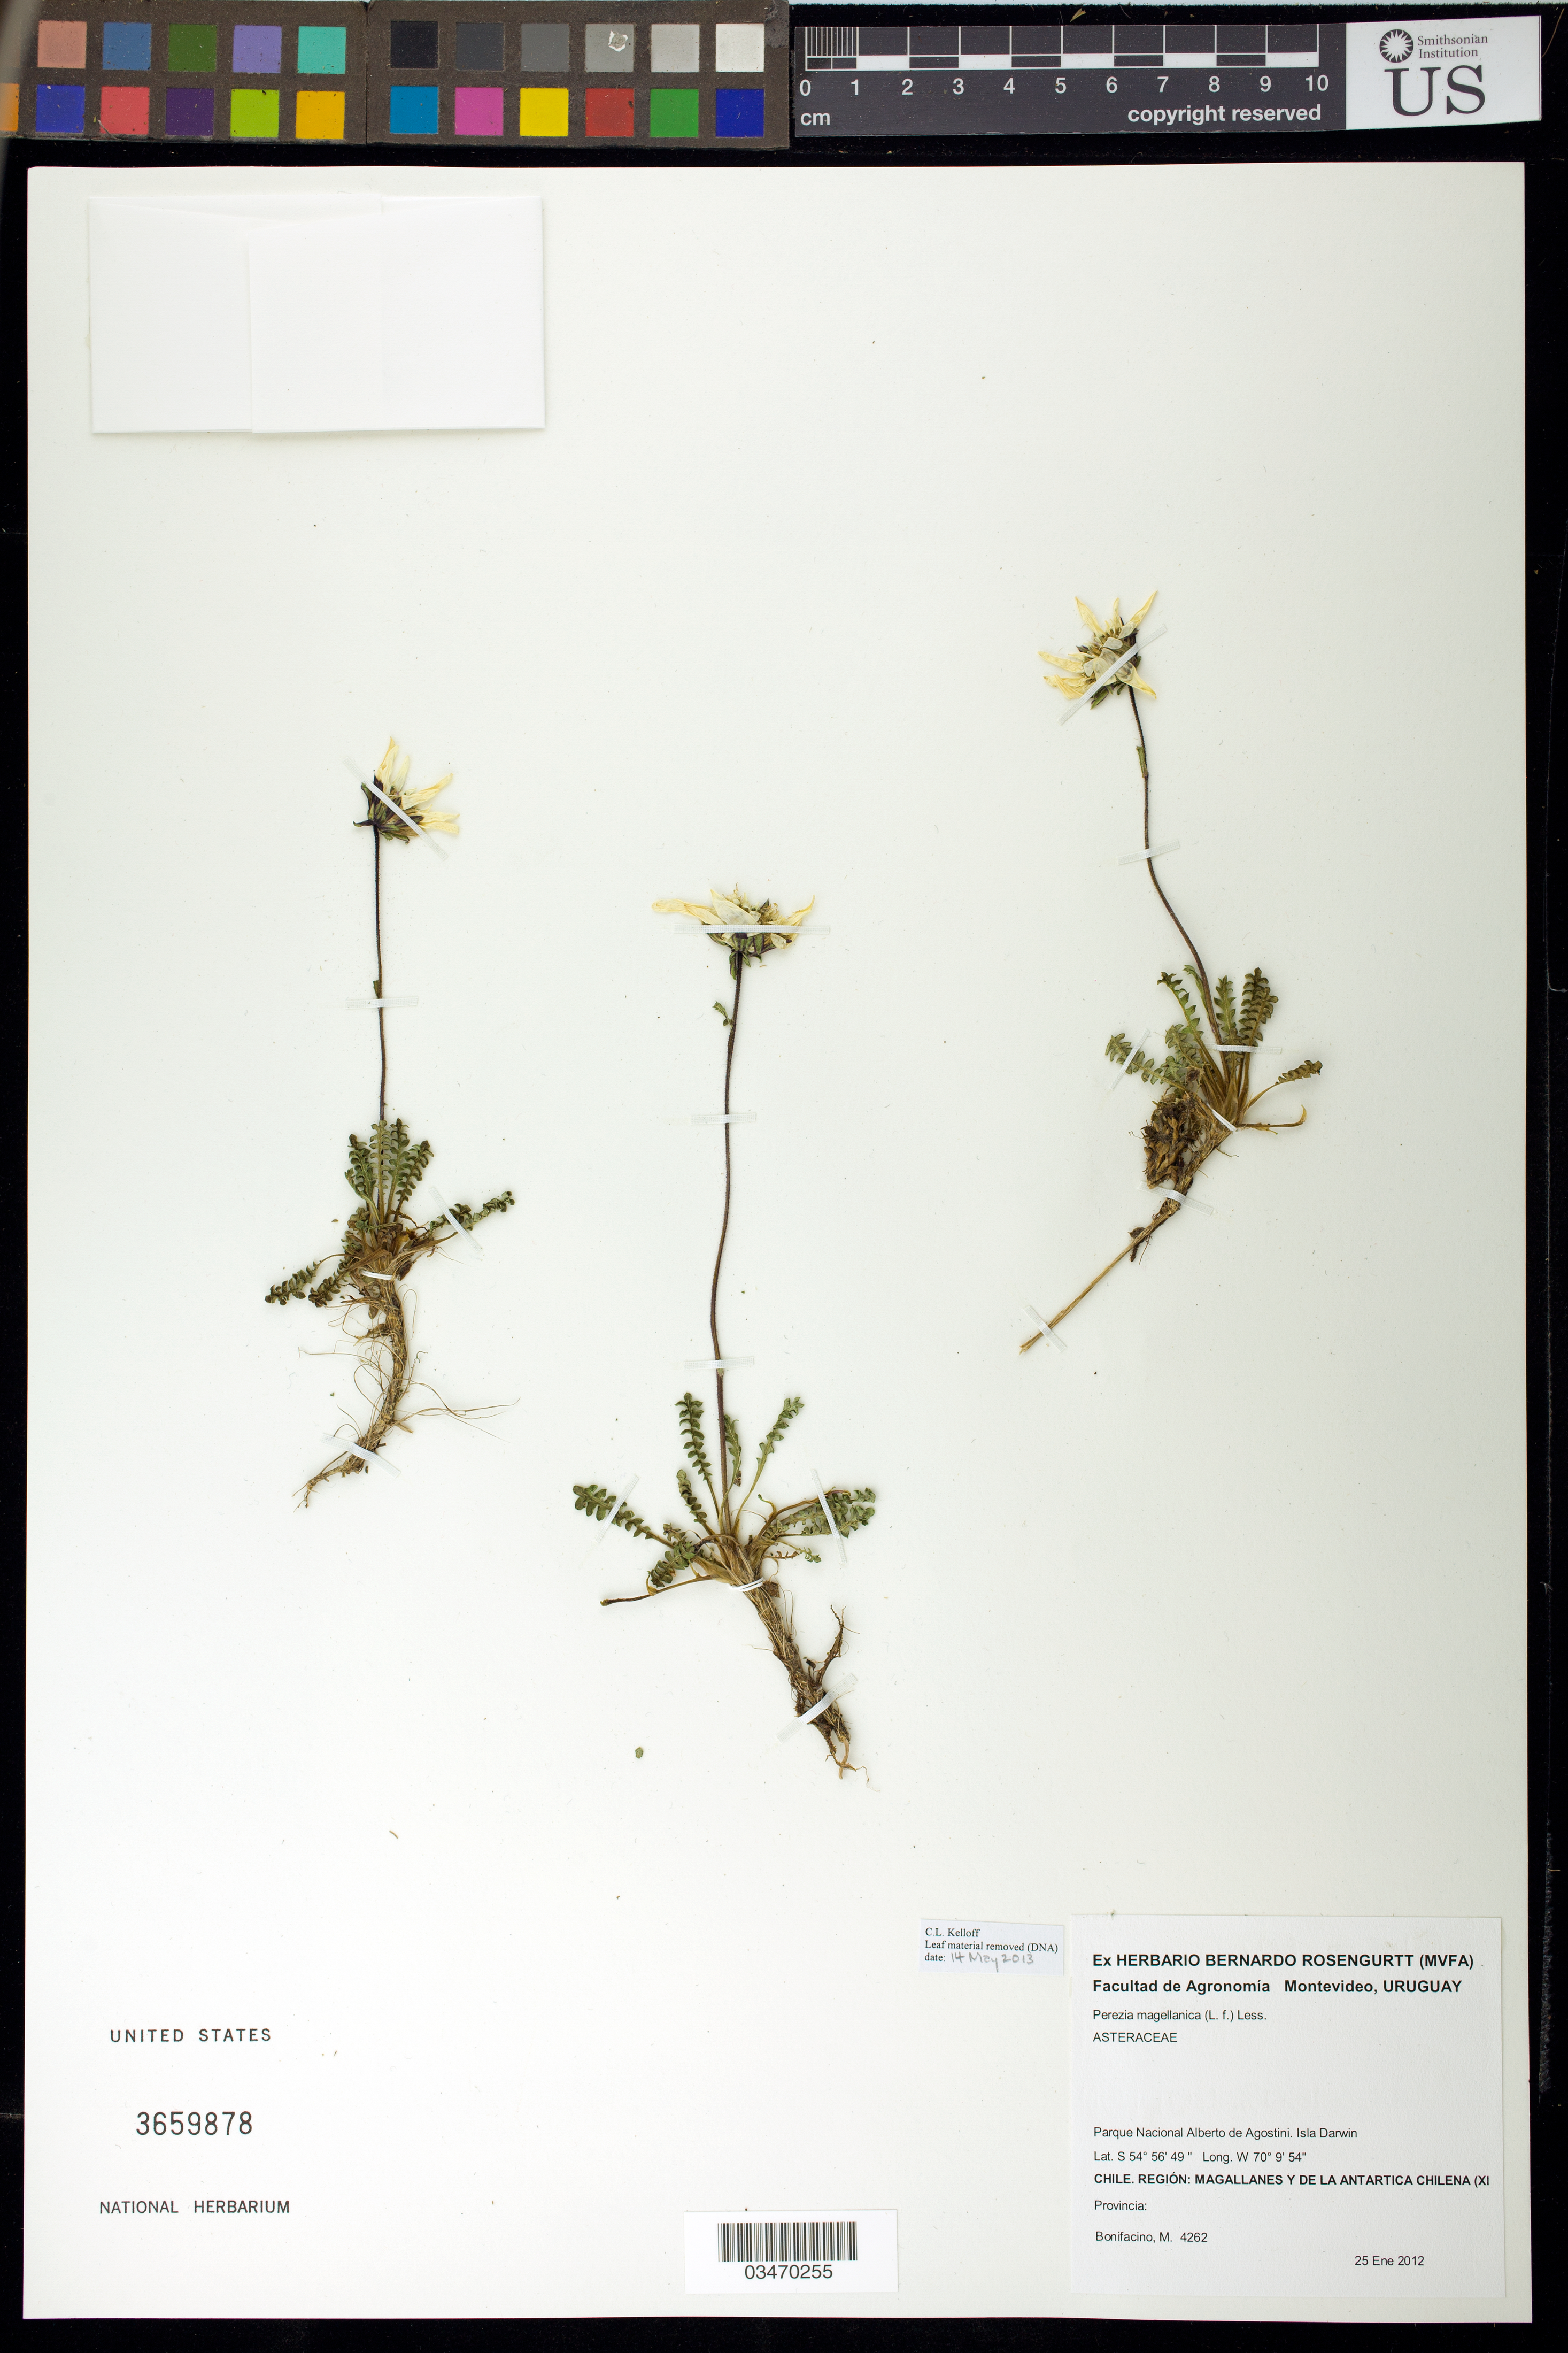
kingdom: Plantae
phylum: Tracheophyta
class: Magnoliopsida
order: Asterales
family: Asteraceae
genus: Perezia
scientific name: Perezia magellanica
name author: (L. f.) Less.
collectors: M. Bonifacino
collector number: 4262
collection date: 2012-01-25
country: Chile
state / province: Magallanes y de la Antártica Chilena (XII)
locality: Parque Nacional Alberto de Agostini, Isla Darwin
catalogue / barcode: US 3659878